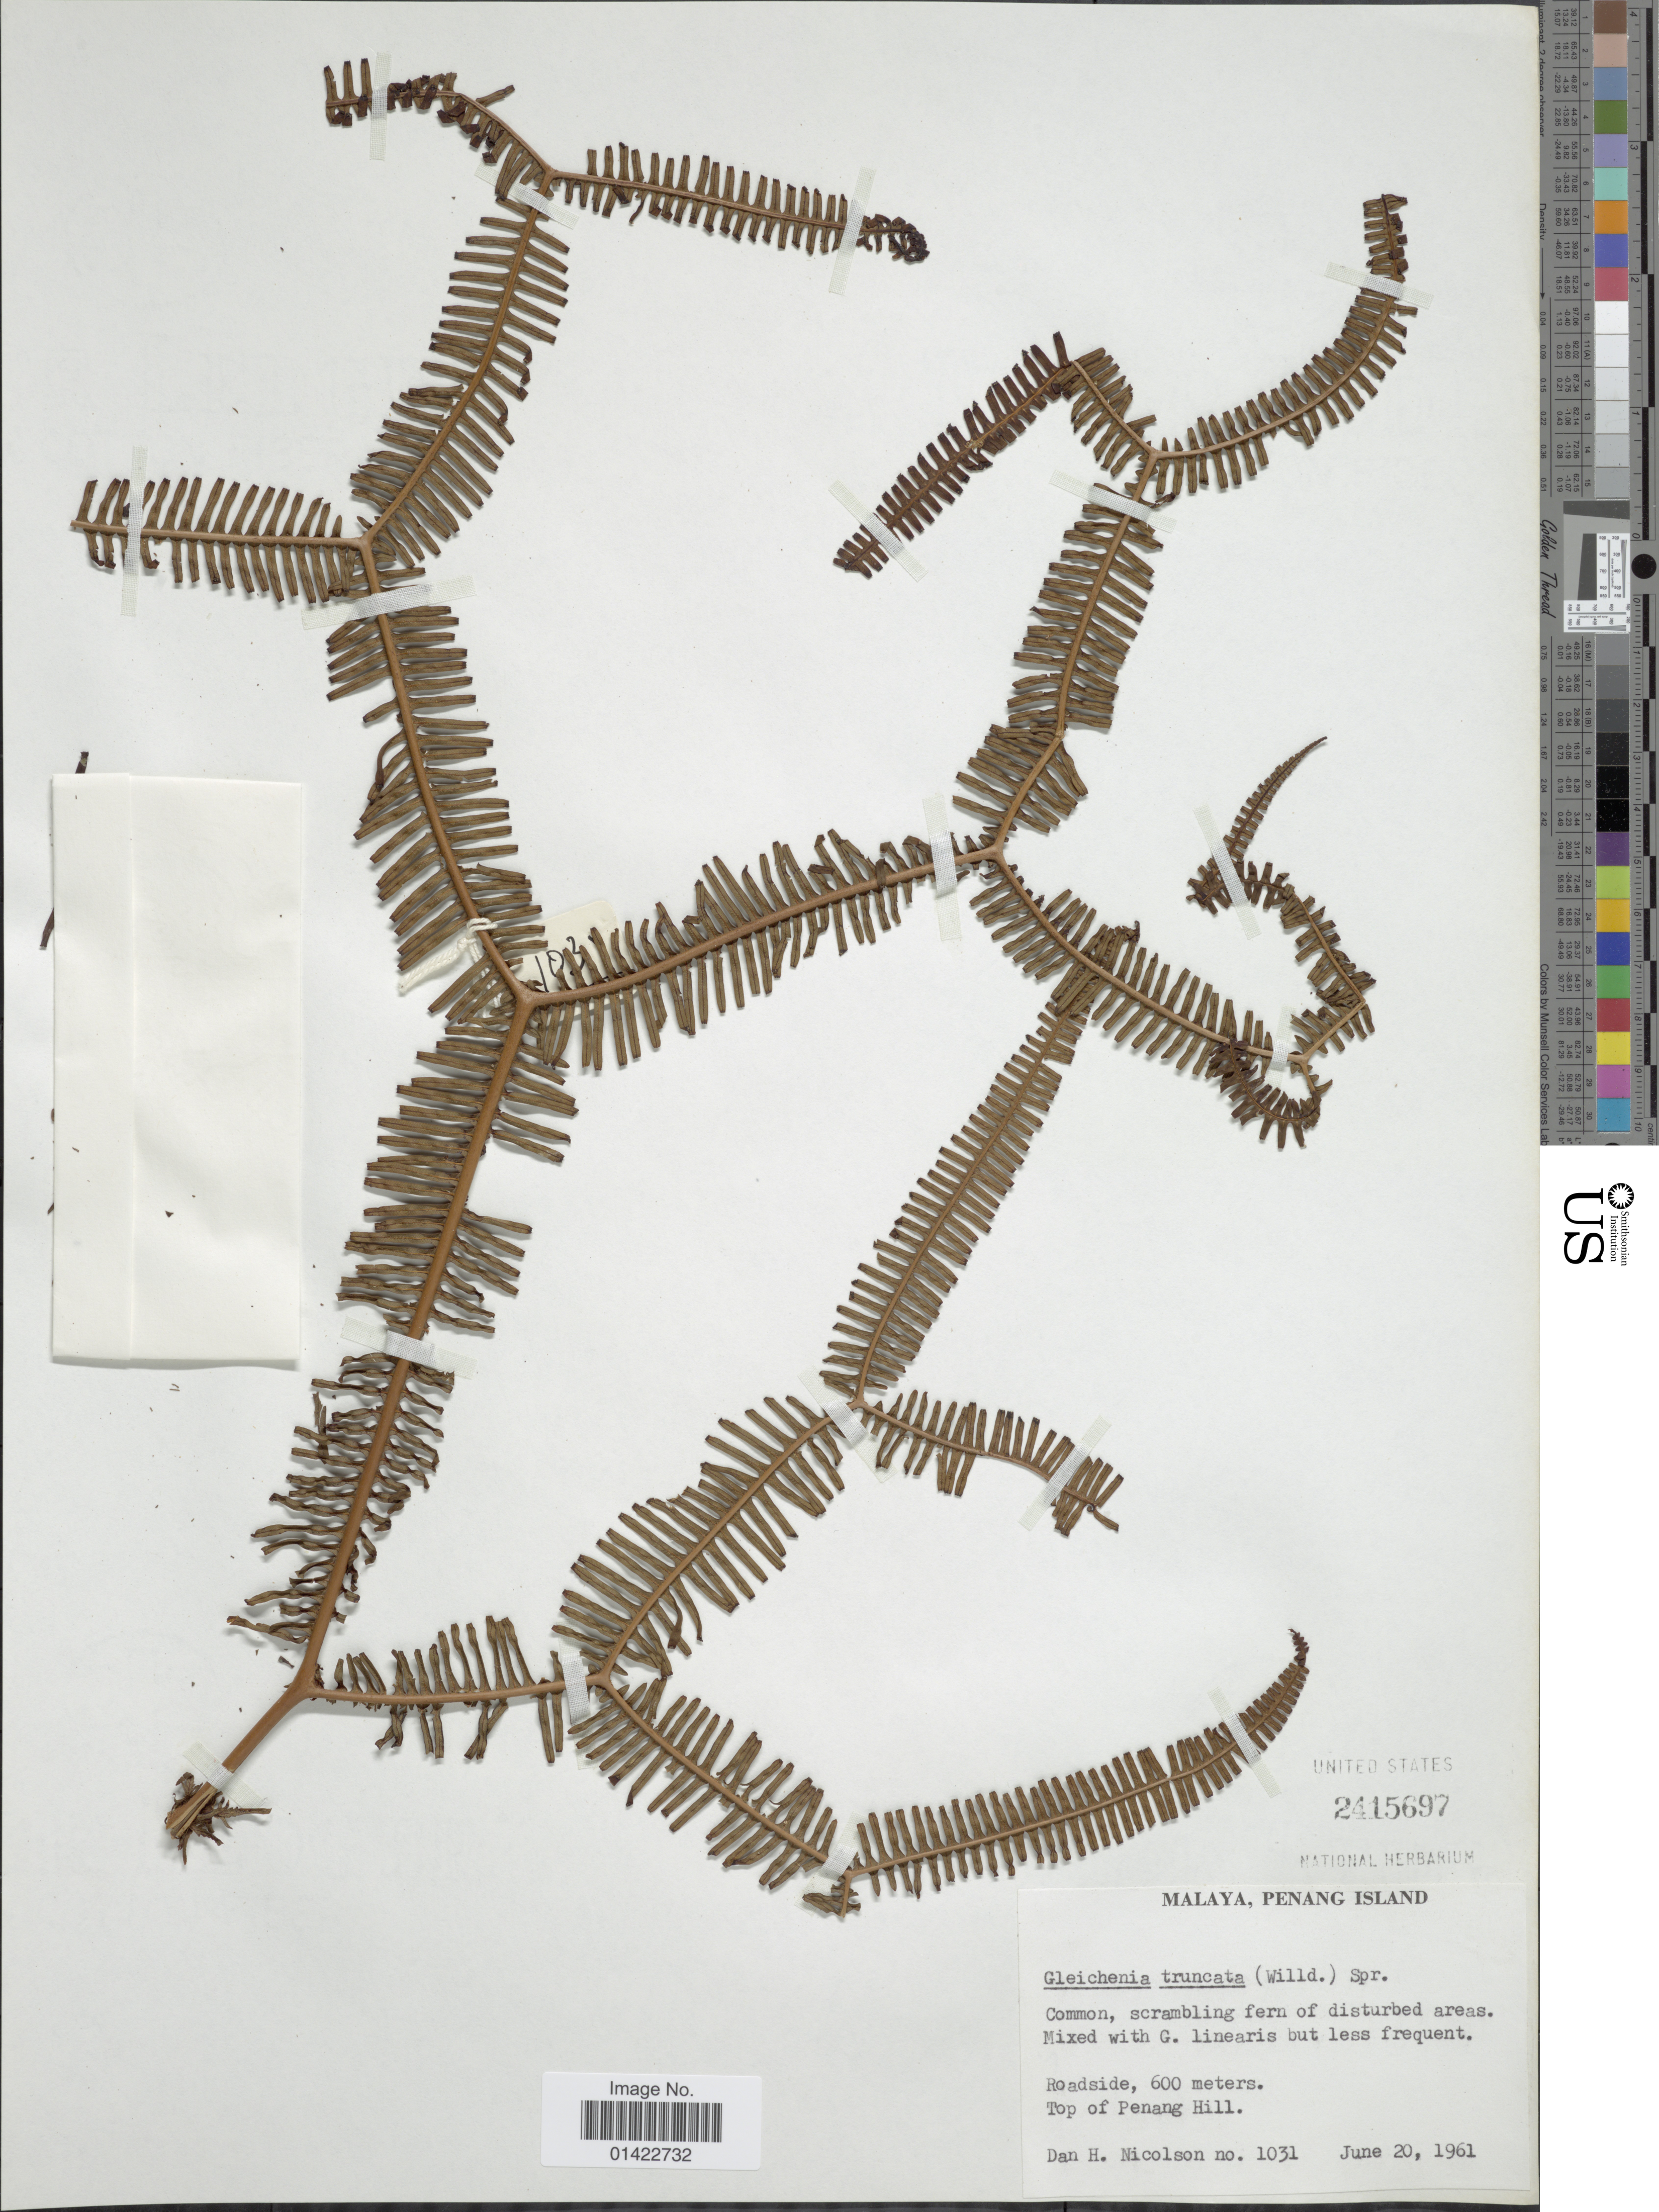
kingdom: Plantae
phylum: Tracheophyta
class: Polypodiopsida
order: Gleicheniales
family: Gleicheniaceae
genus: Sticherus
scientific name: Sticherus truncatus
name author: (Willd.) Nakai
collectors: D. H. Nicolson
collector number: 1031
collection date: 1961-06-20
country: Malaysia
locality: Malaya, Penang Island. Roadside. Top of Penang Hill.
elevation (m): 600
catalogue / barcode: US 2415697